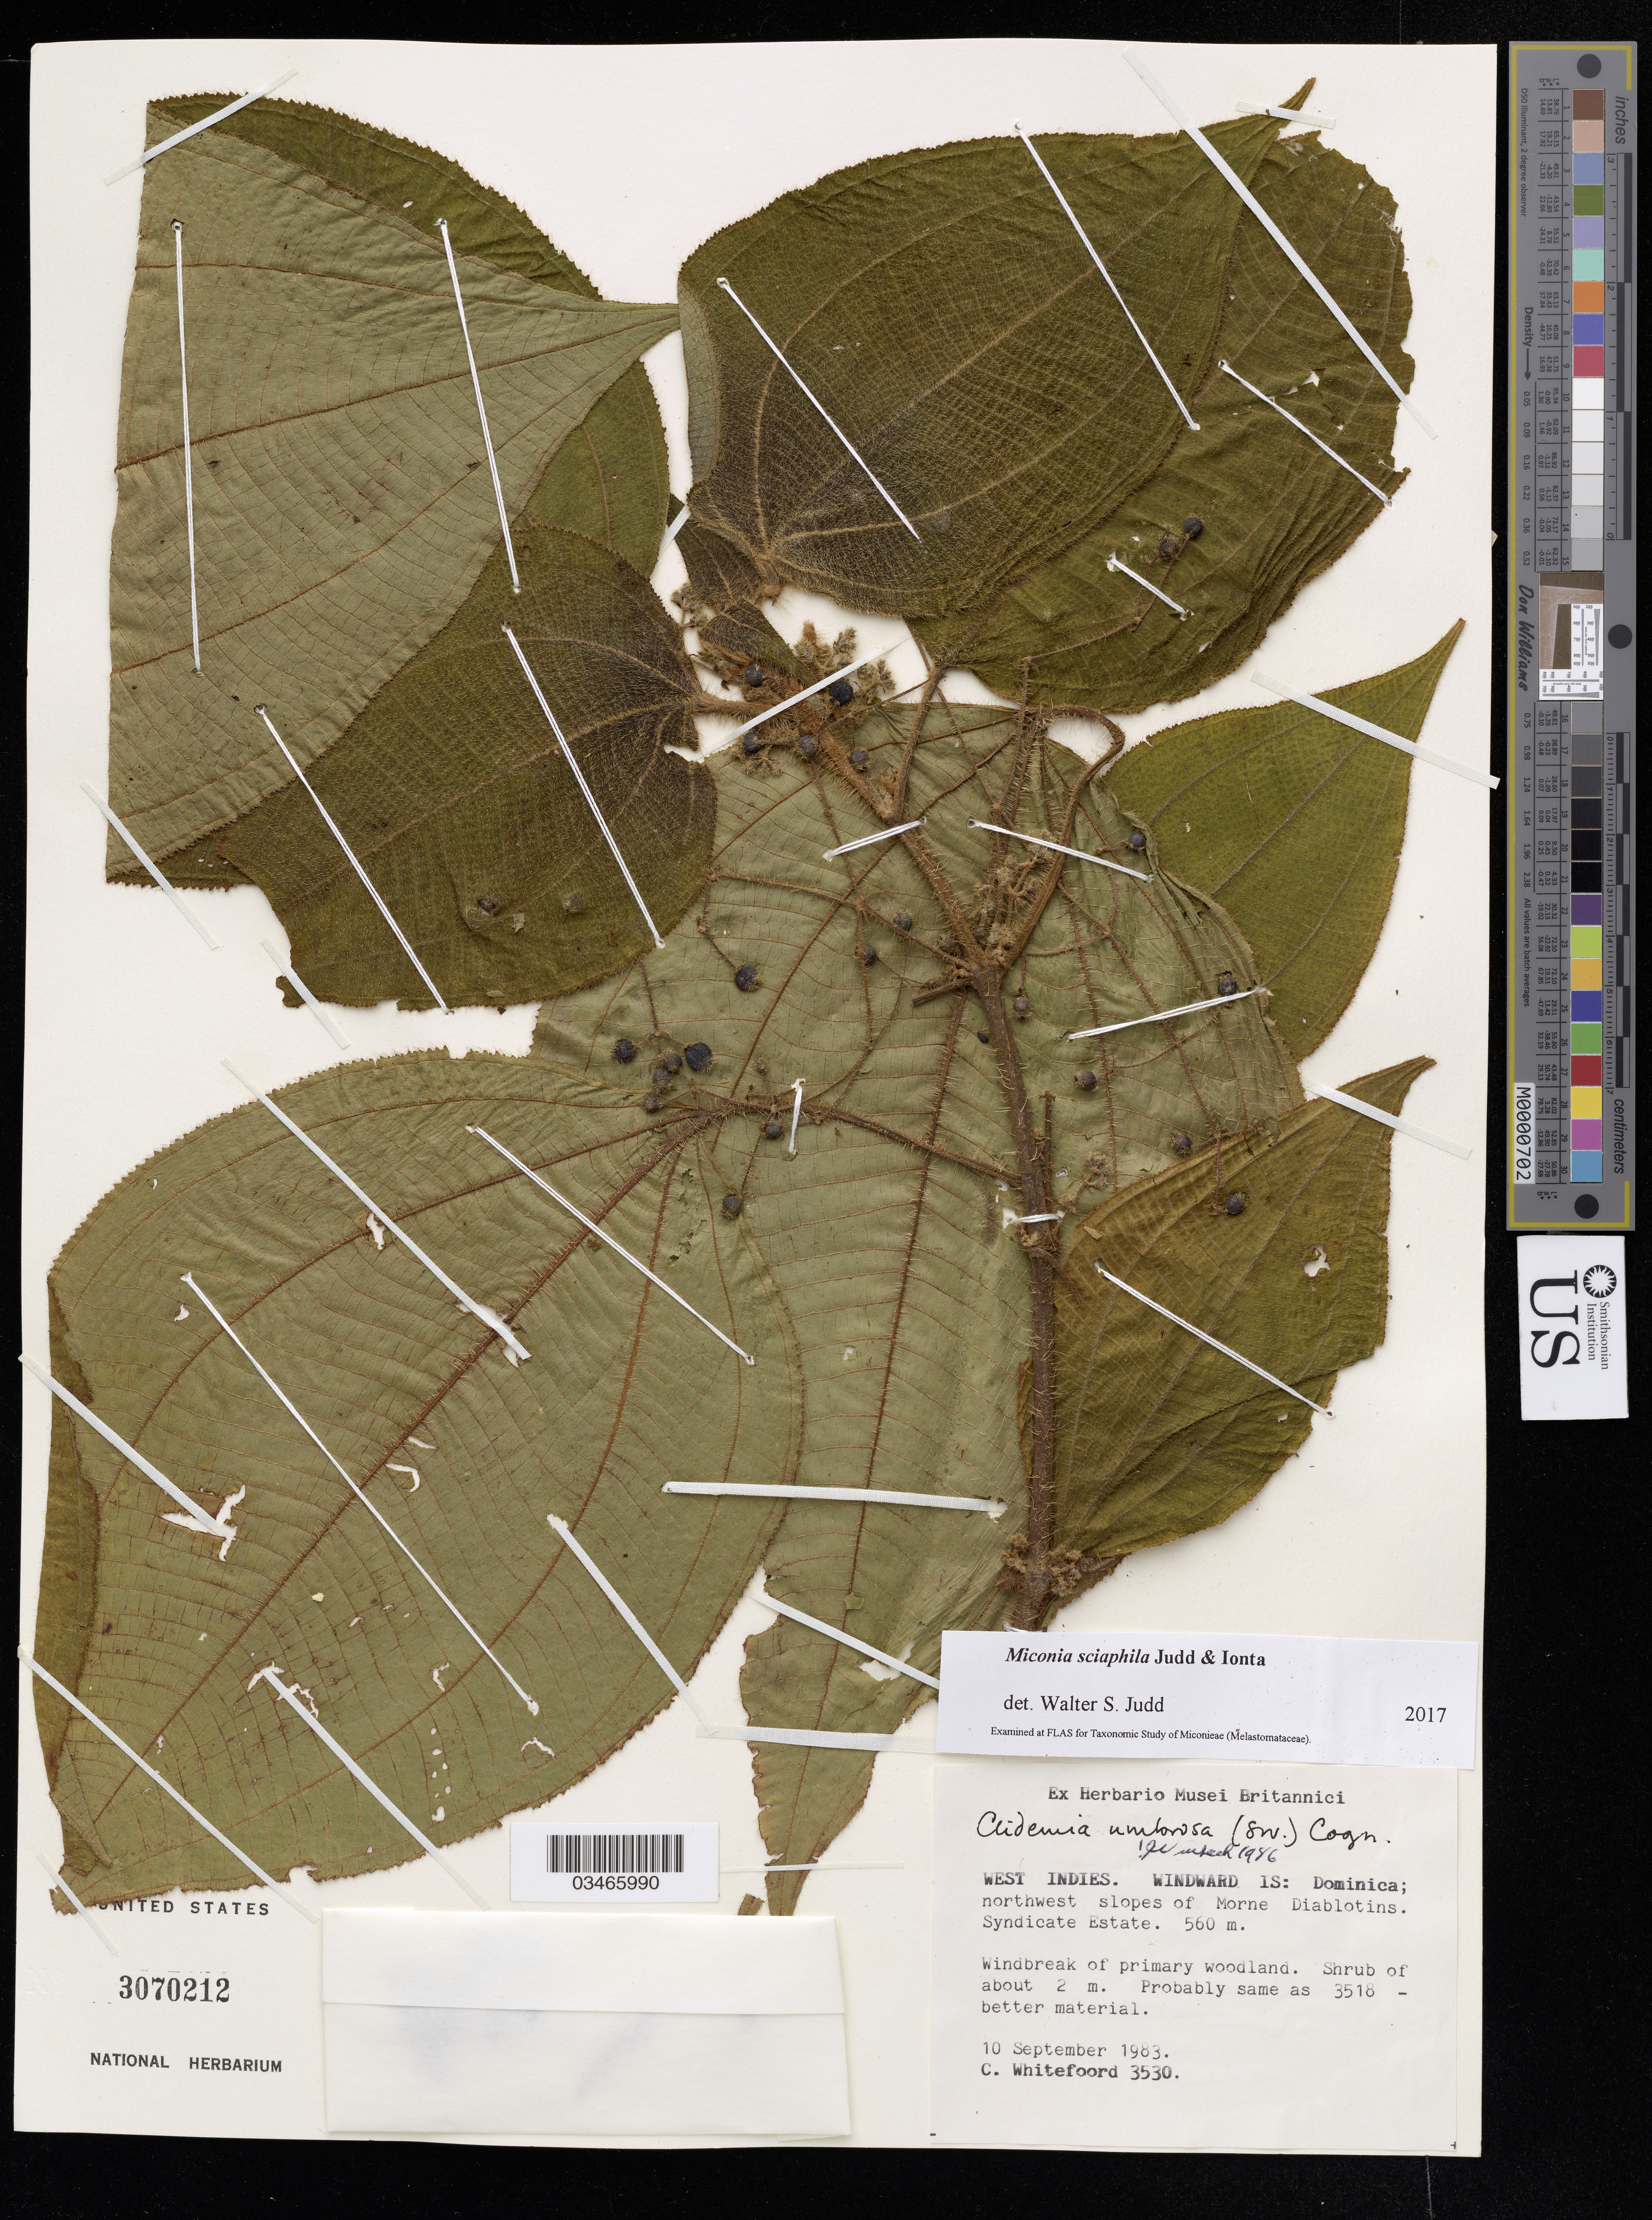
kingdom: Plantae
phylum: Tracheophyta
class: Magnoliopsida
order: Myrtales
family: Melastomataceae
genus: Miconia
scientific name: Miconia sciaphila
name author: Judd & Ionta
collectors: C. Whitefoord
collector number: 3530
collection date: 1983-09-10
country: Dominica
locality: West Indies. Windward Is. Northwest slopes of Morne Diablotins. Syndicate Estate.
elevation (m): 560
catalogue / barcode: US 3070212